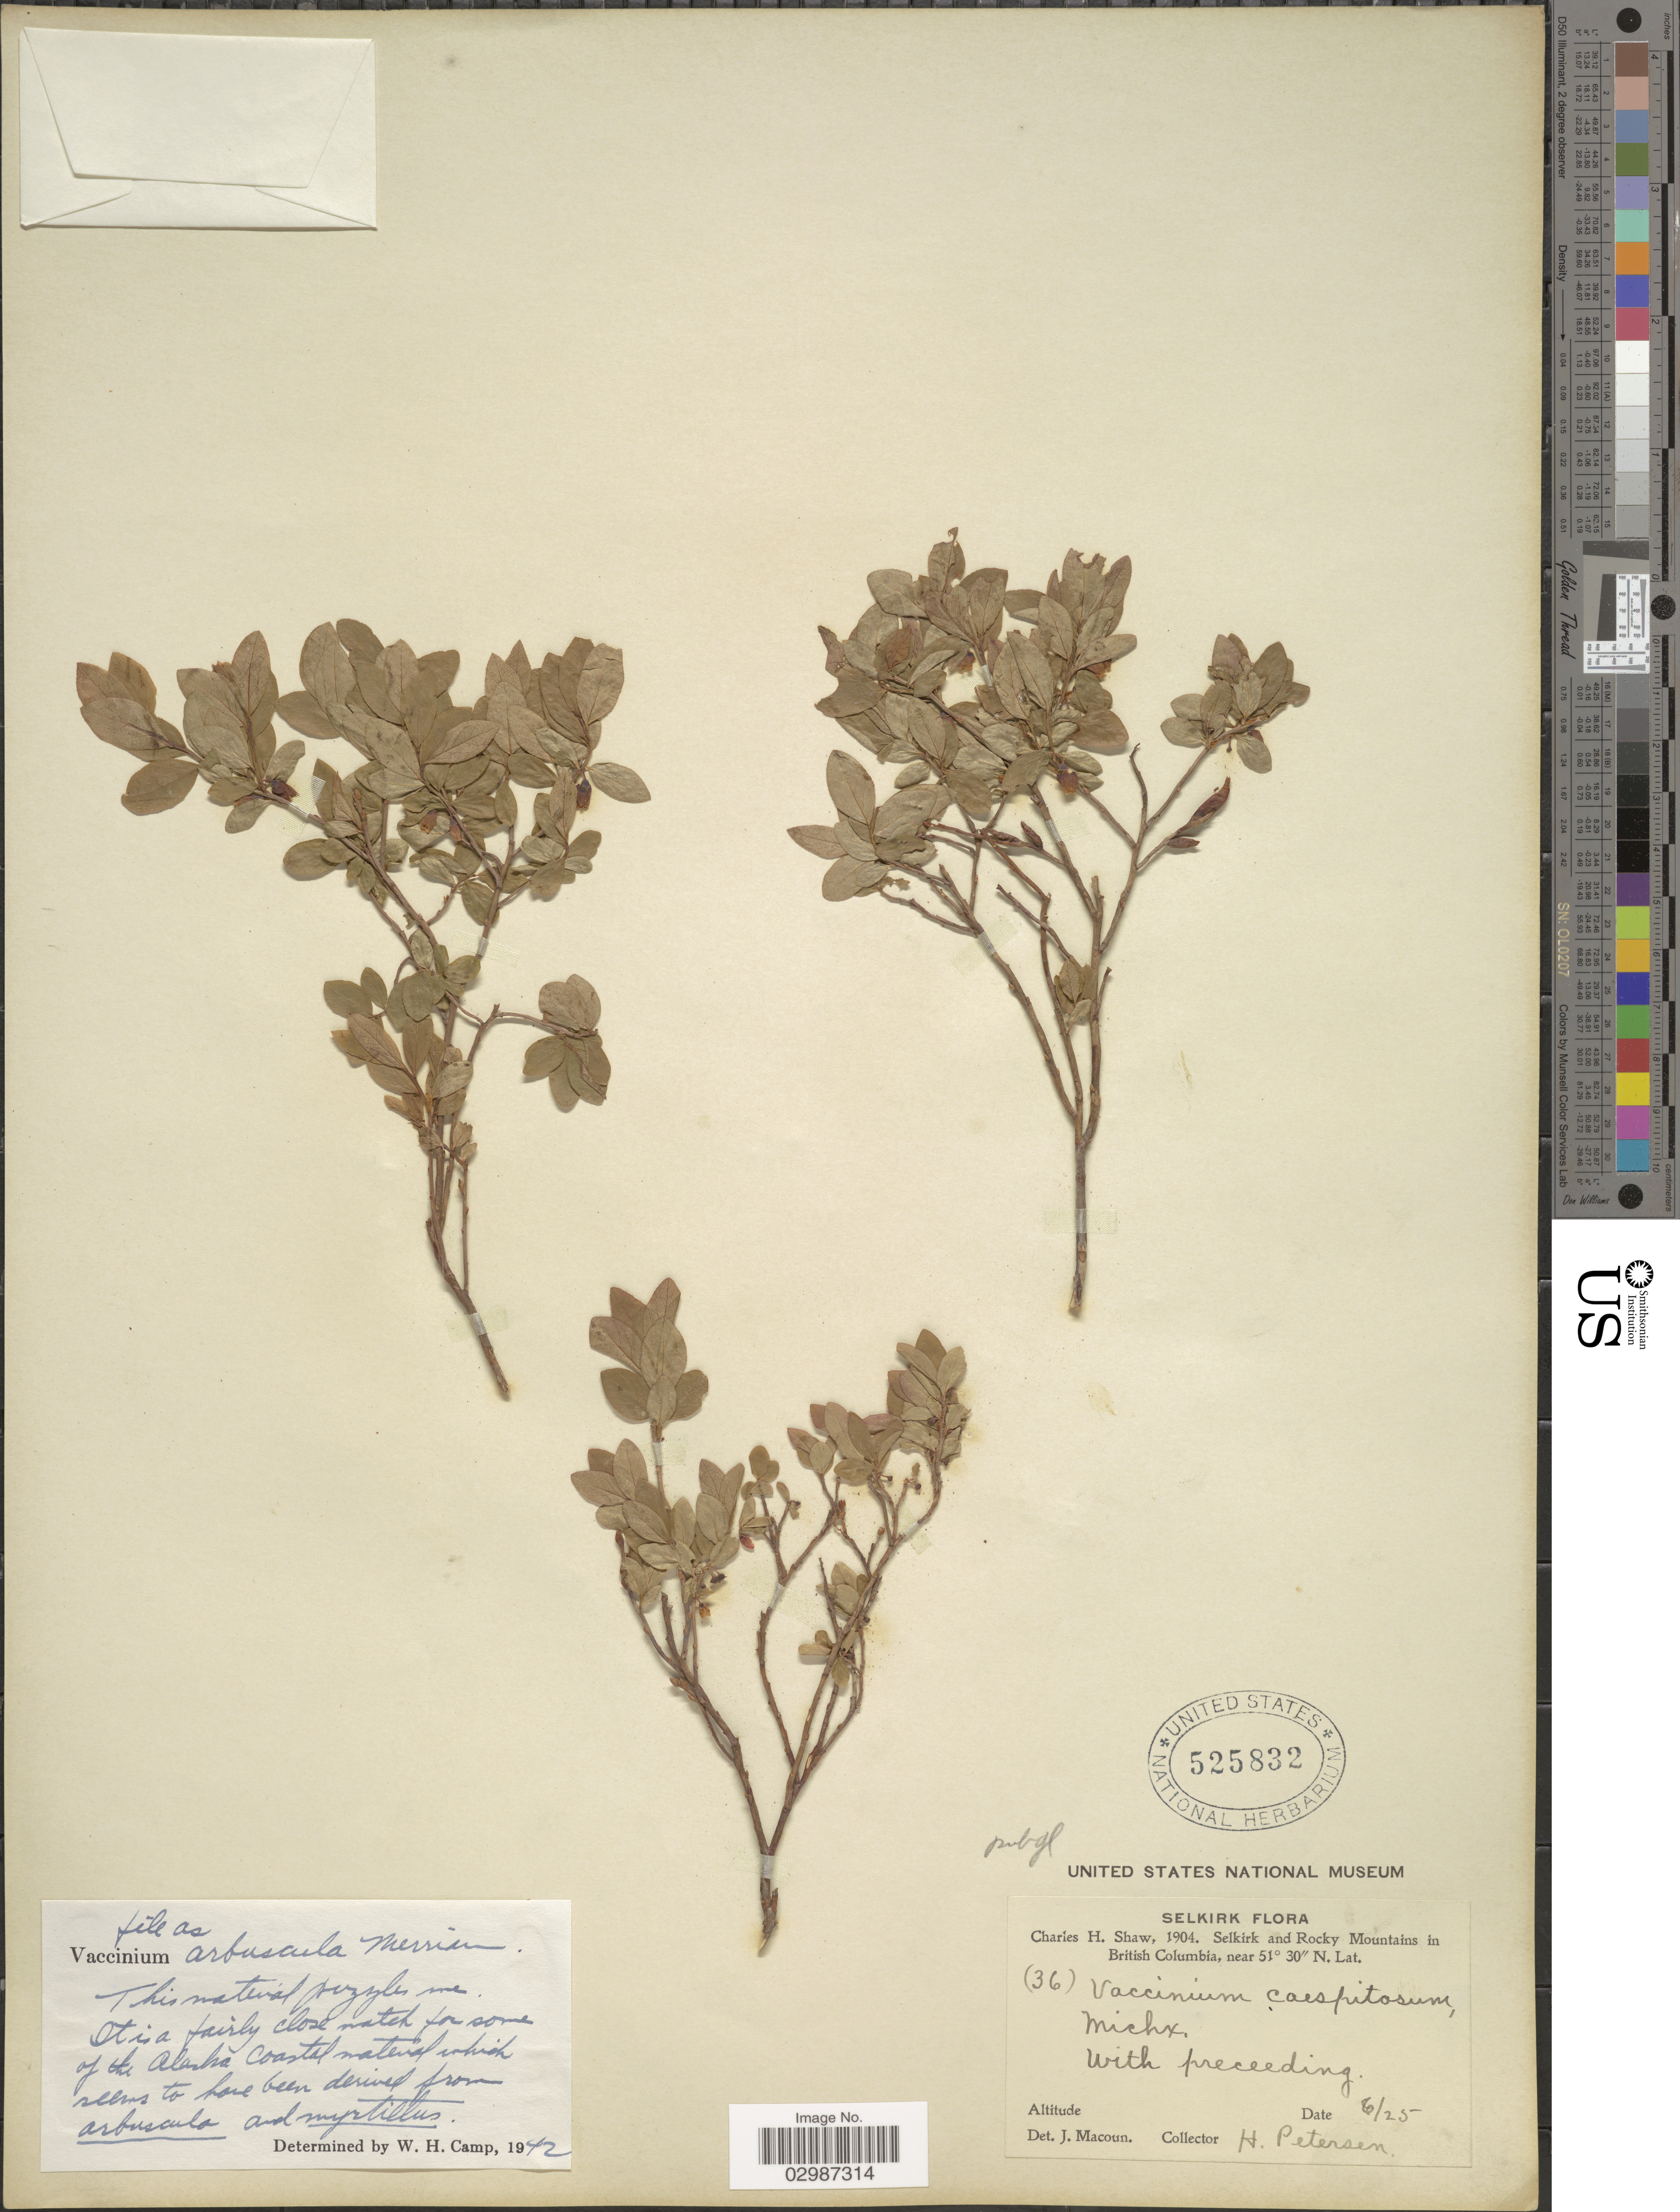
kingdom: Plantae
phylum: Tracheophyta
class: Magnoliopsida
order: Ericales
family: Ericaceae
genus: Vaccinium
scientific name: Vaccinium arbuscula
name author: (A. Gray) Merriam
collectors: C. H. Shaw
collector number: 36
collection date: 1904-06-25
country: Canada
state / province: British Columbia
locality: Selkirk, Selkirk and Rocky Mountains.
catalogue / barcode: US 525832